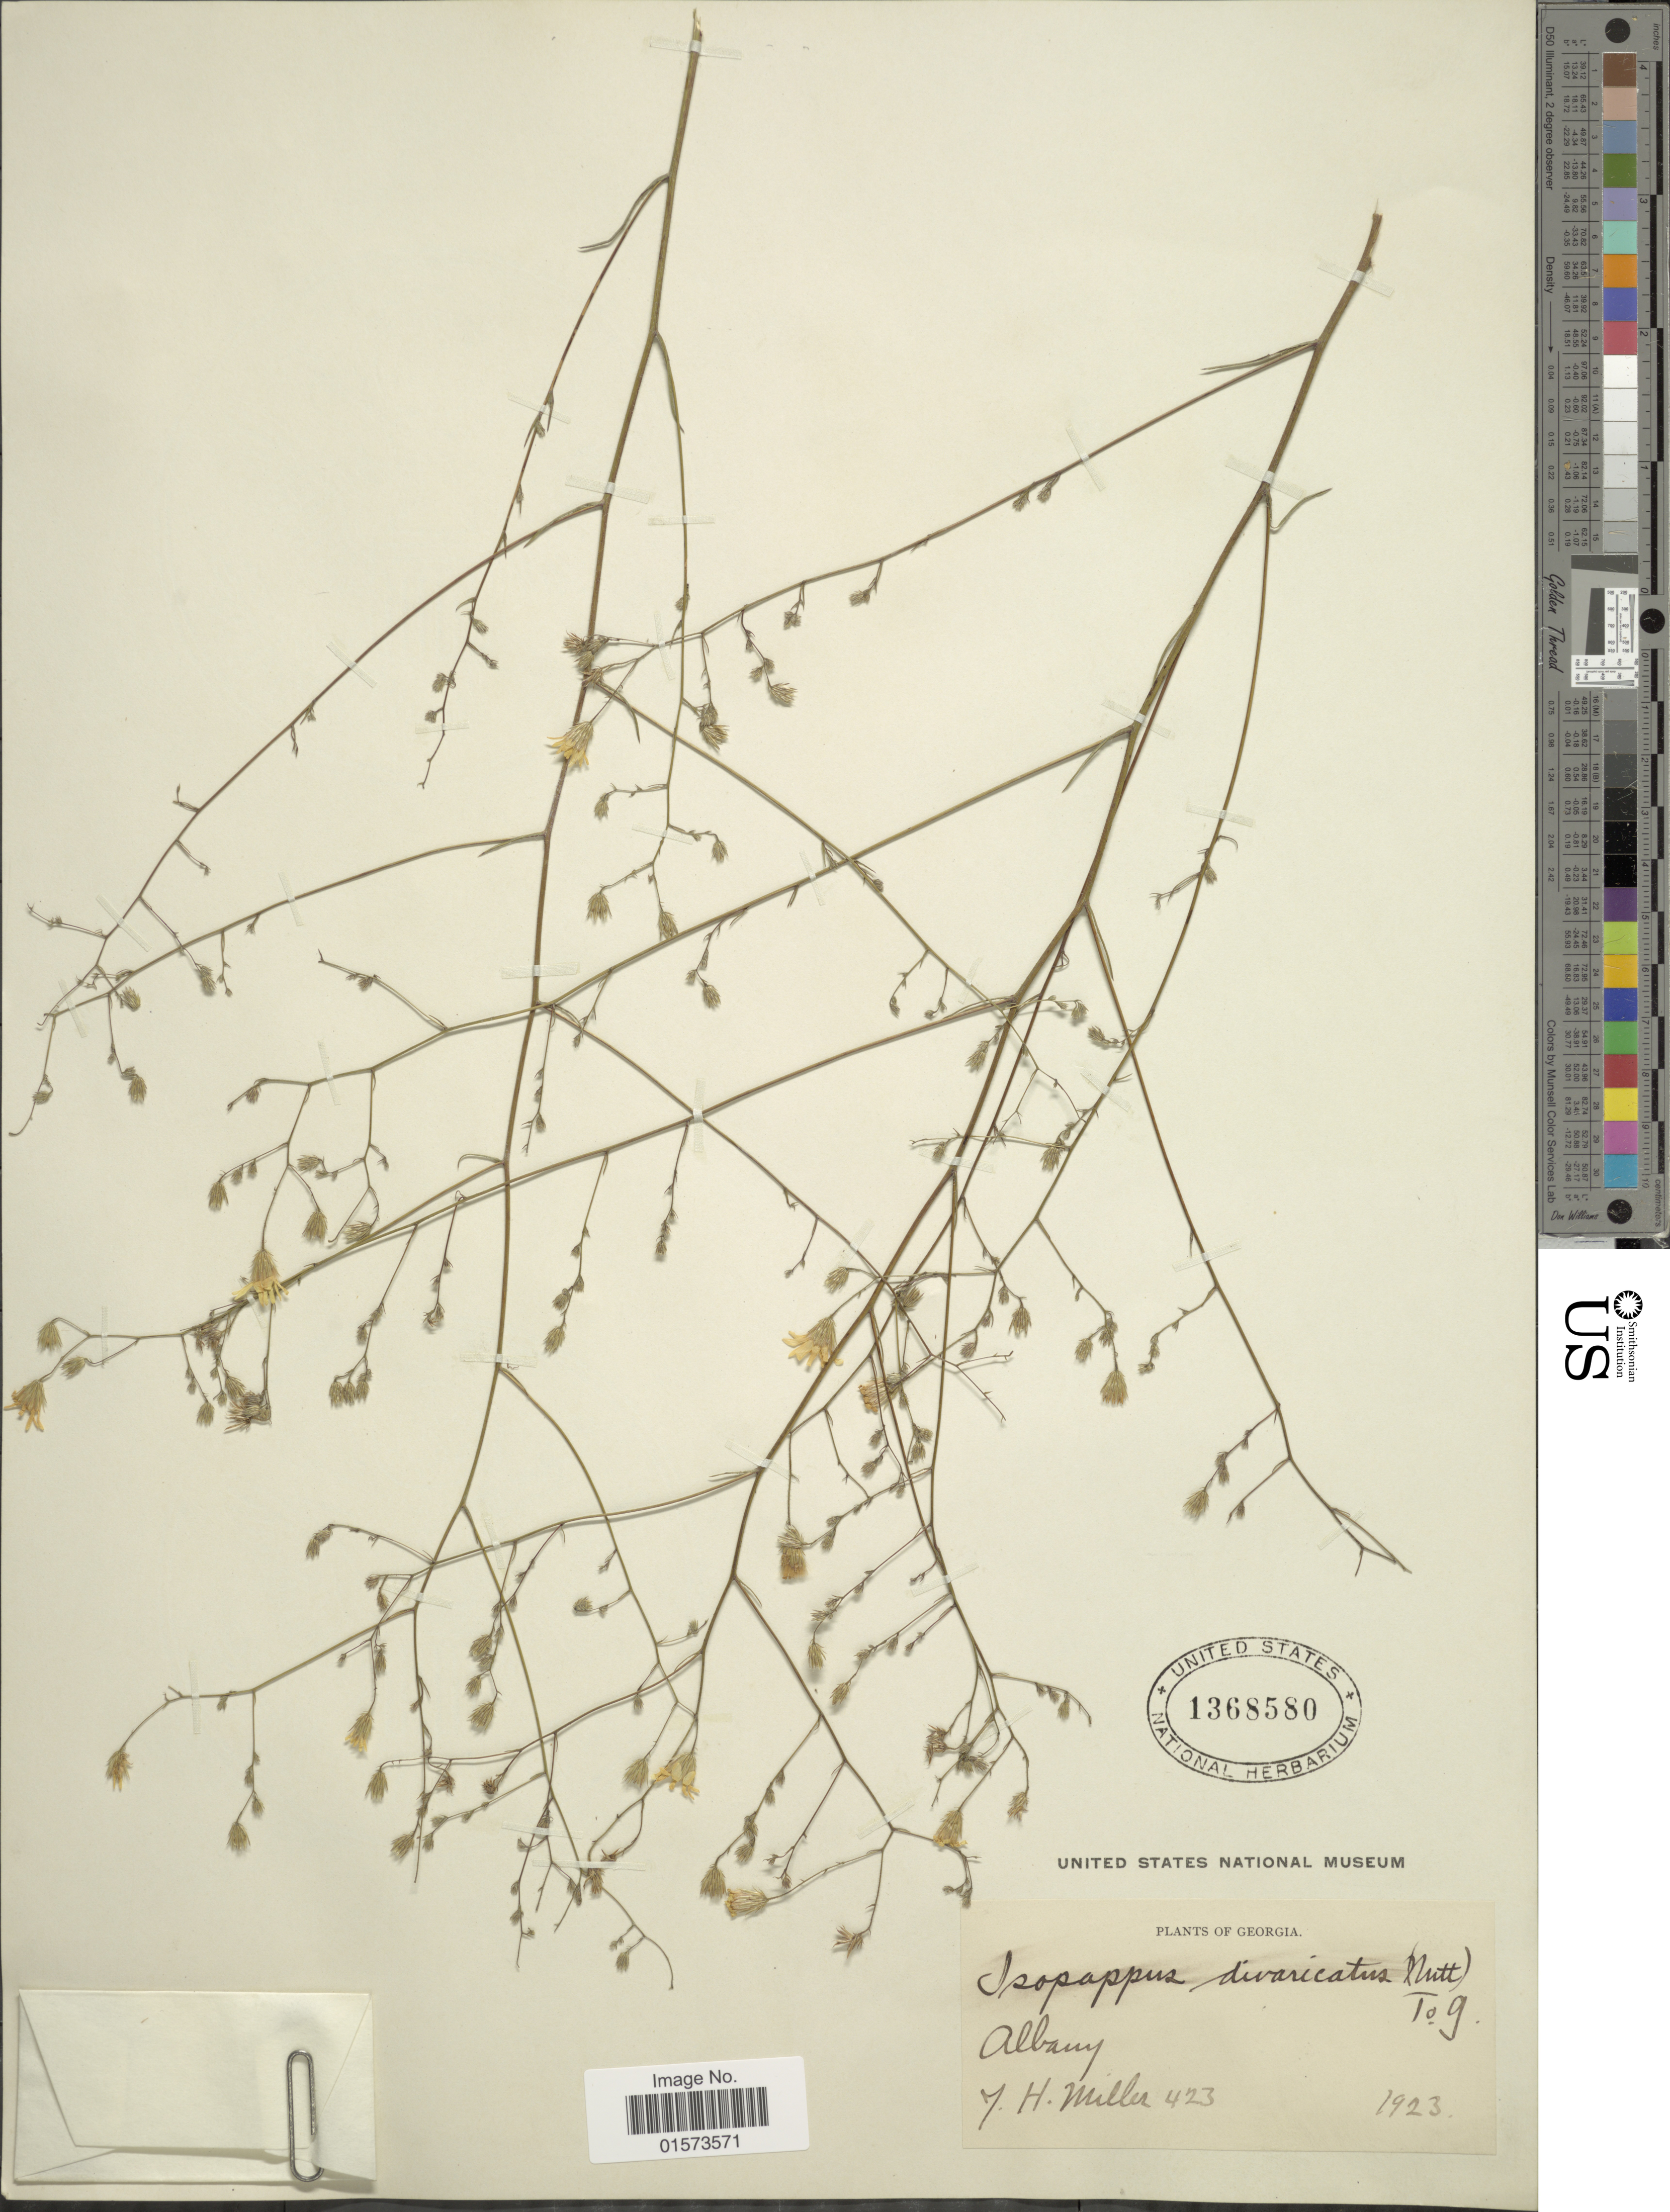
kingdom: Plantae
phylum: Tracheophyta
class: Magnoliopsida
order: Asterales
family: Asteraceae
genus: Croptilon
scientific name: Croptilon divaricatum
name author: (Nutt.) Raf.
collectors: J. H. Miller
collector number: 423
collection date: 1923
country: United States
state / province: Georgia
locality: Albany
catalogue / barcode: US 1368580